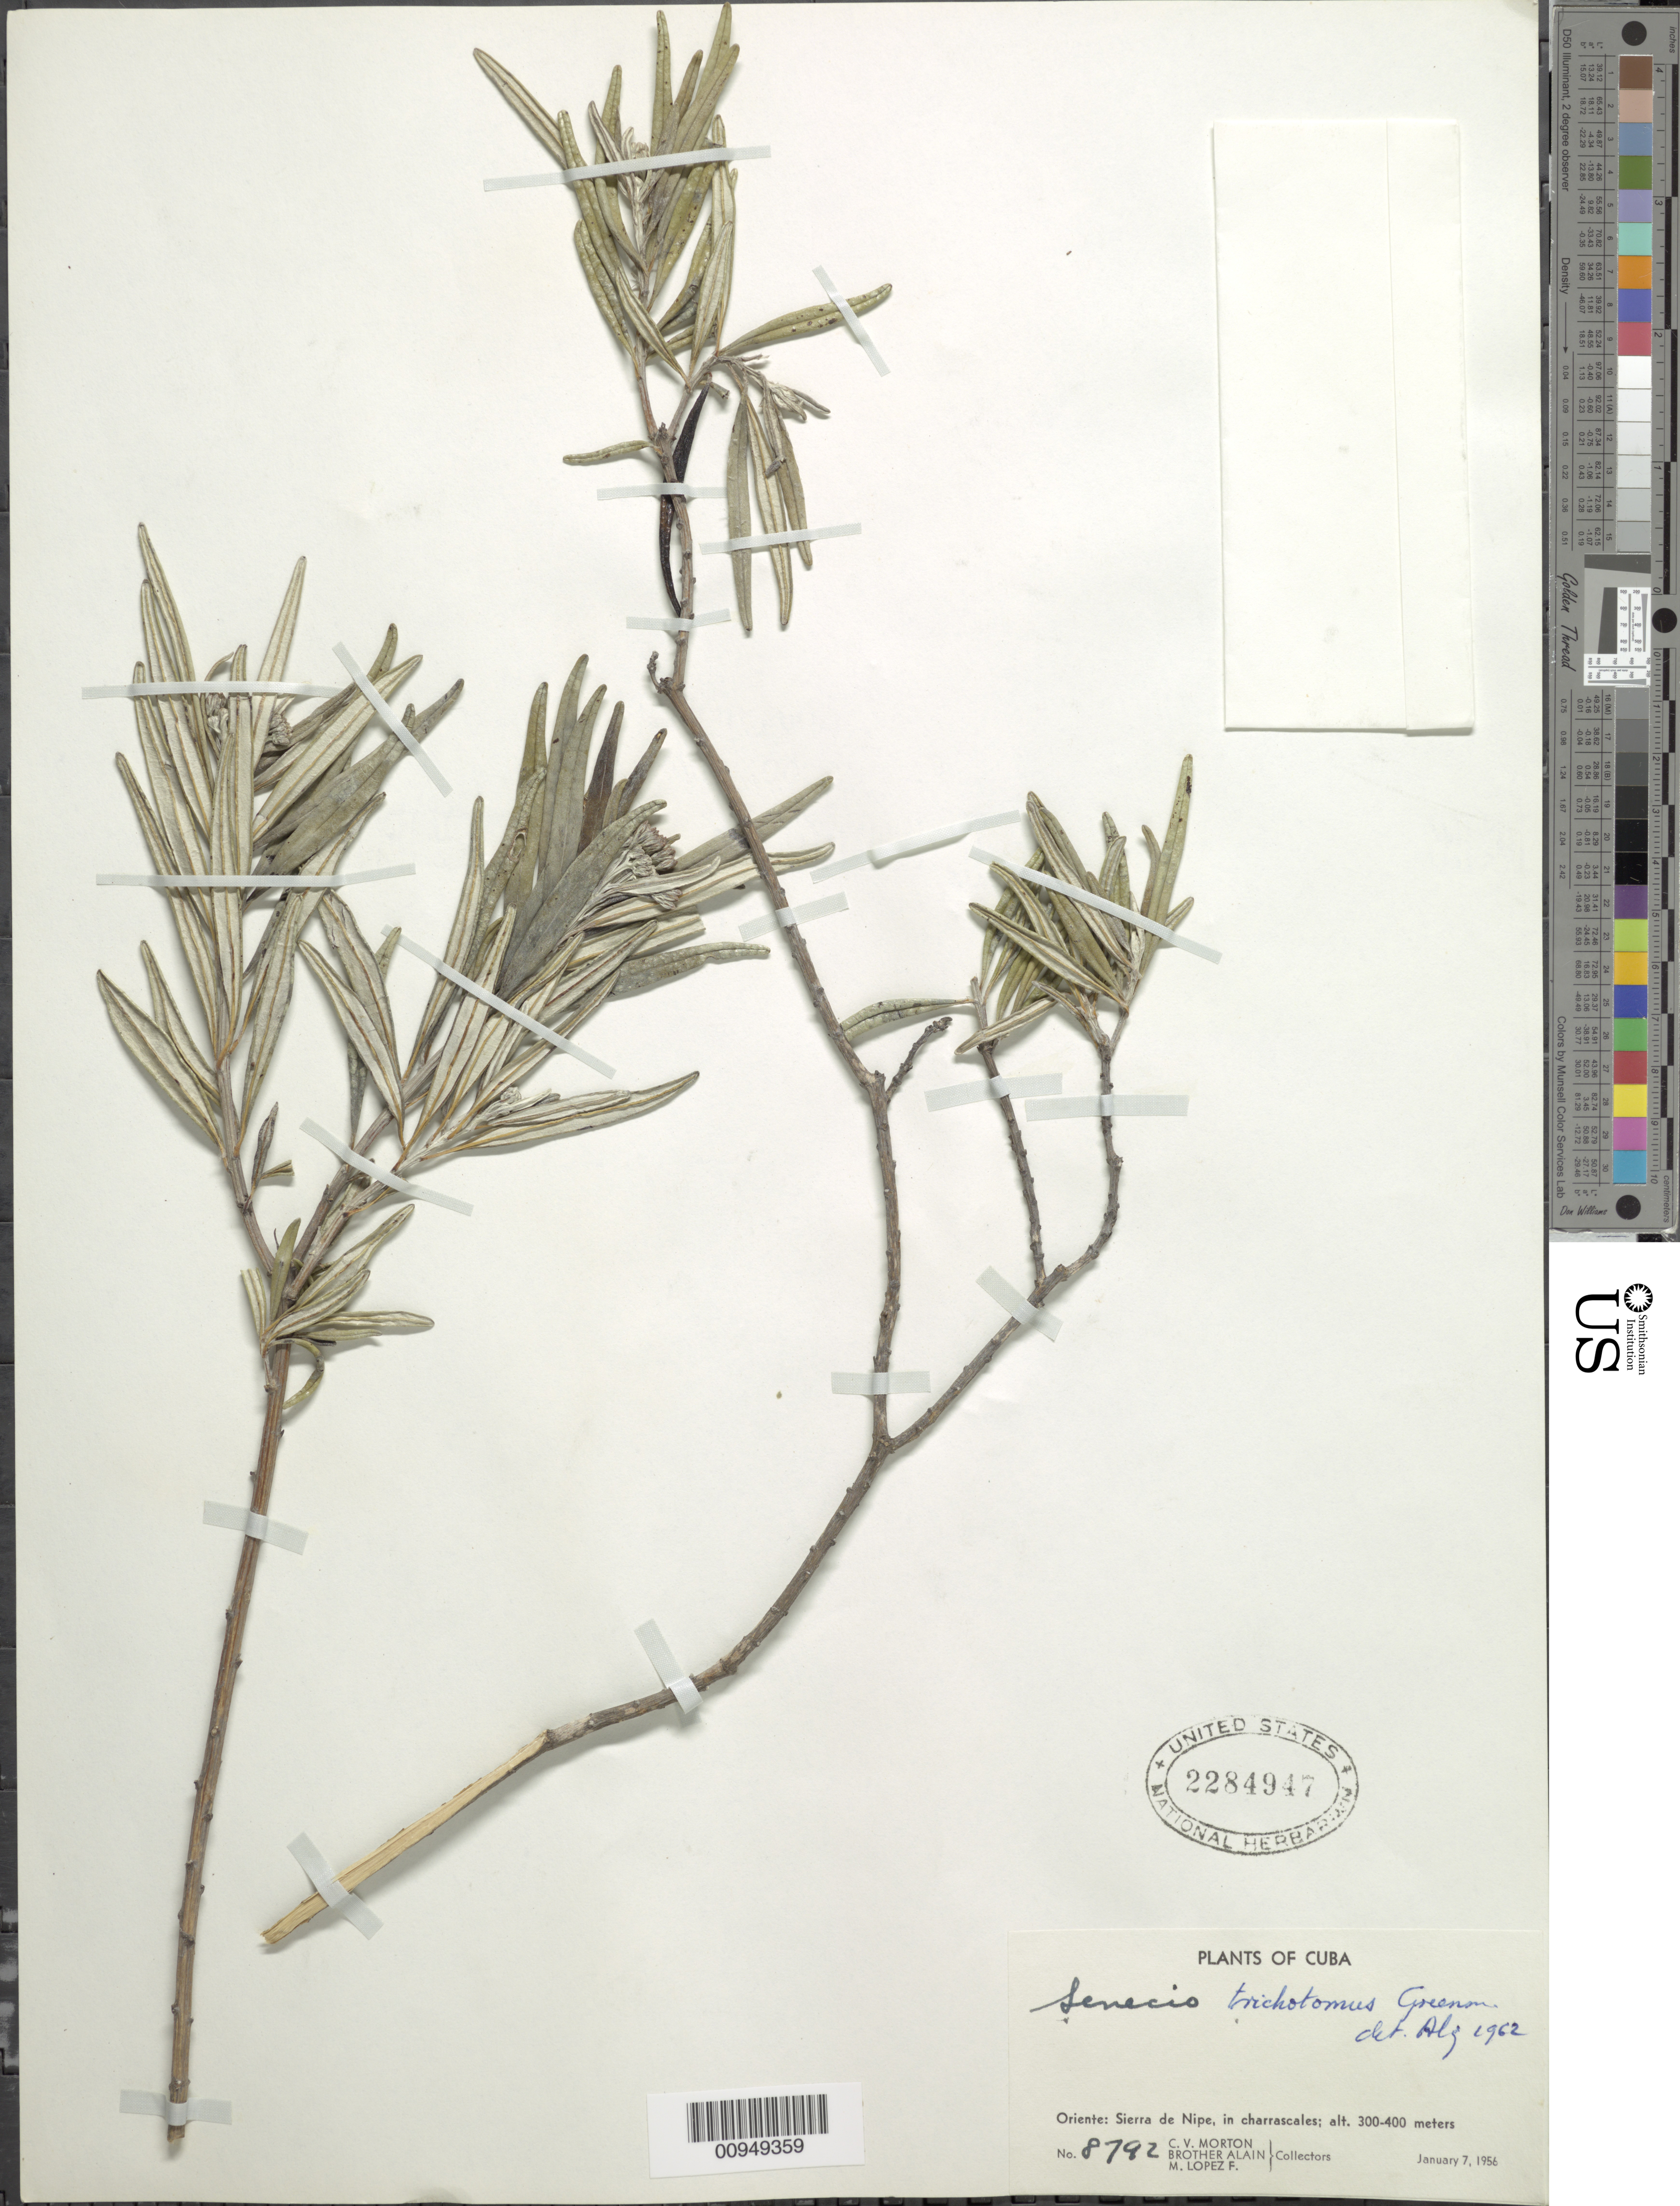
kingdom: Plantae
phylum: Tracheophyta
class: Magnoliopsida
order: Asterales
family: Asteraceae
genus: Senecio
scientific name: Senecio trichotomus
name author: Greenm.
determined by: Liogier, Alain H.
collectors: C. V. Morton, A. H. Liogier & M. López Figueiras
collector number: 8792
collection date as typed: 07 Jan 1956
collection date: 1956-01-07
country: Cuba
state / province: Holguín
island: Cuba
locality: Sierra de Nipe, in charrascales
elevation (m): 300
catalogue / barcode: US 2284947